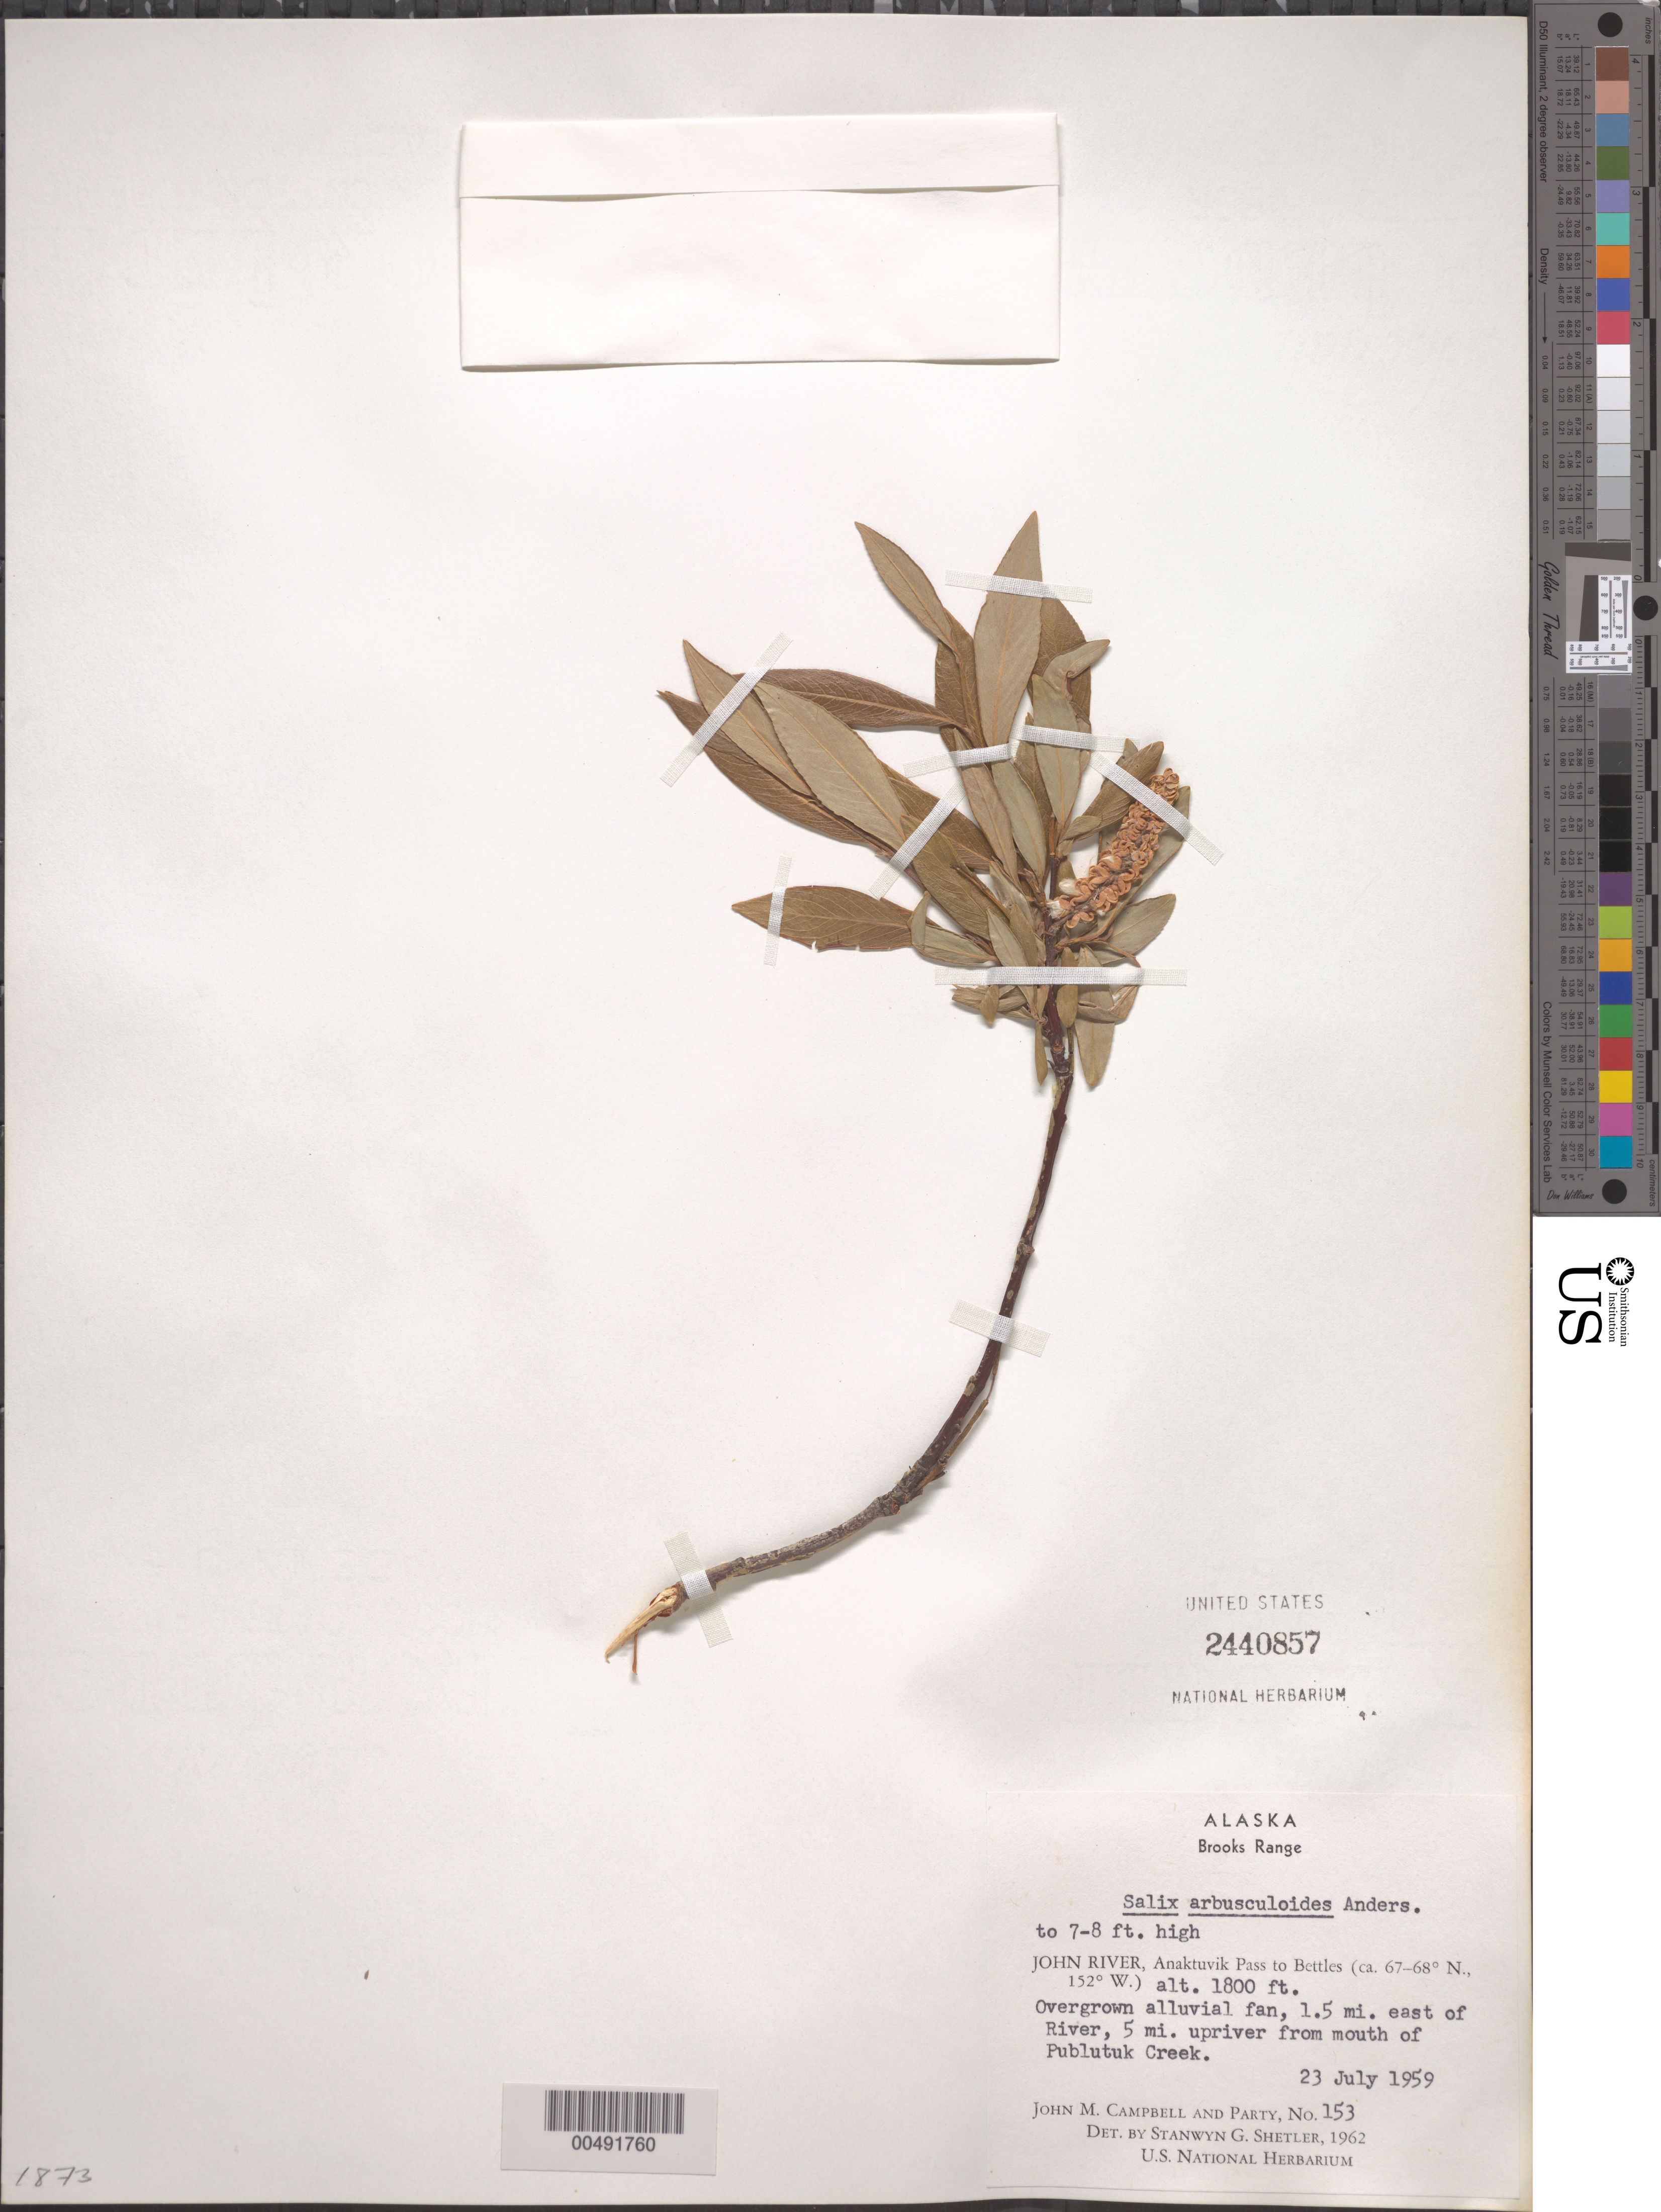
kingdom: Plantae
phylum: Tracheophyta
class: Magnoliopsida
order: Malpighiales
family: Salicaceae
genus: Salix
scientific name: Salix arbusculoides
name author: Andersson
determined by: Shetler, Stanwyn G., (US), NMNH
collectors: J. M. Campbell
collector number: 153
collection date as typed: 23 Jul 1959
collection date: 1959-07-23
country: United States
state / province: Alaska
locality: Brooks Range, Anaktuvuk Pass to Bettles, 1.5 mi. east of John River, 5 mi. upriver from mouth of Publutuk Creek (lat/long recorded as: lat=::: long=152:0:0:W)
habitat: overgrown alluvial fan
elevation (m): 549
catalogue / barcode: US 2440857